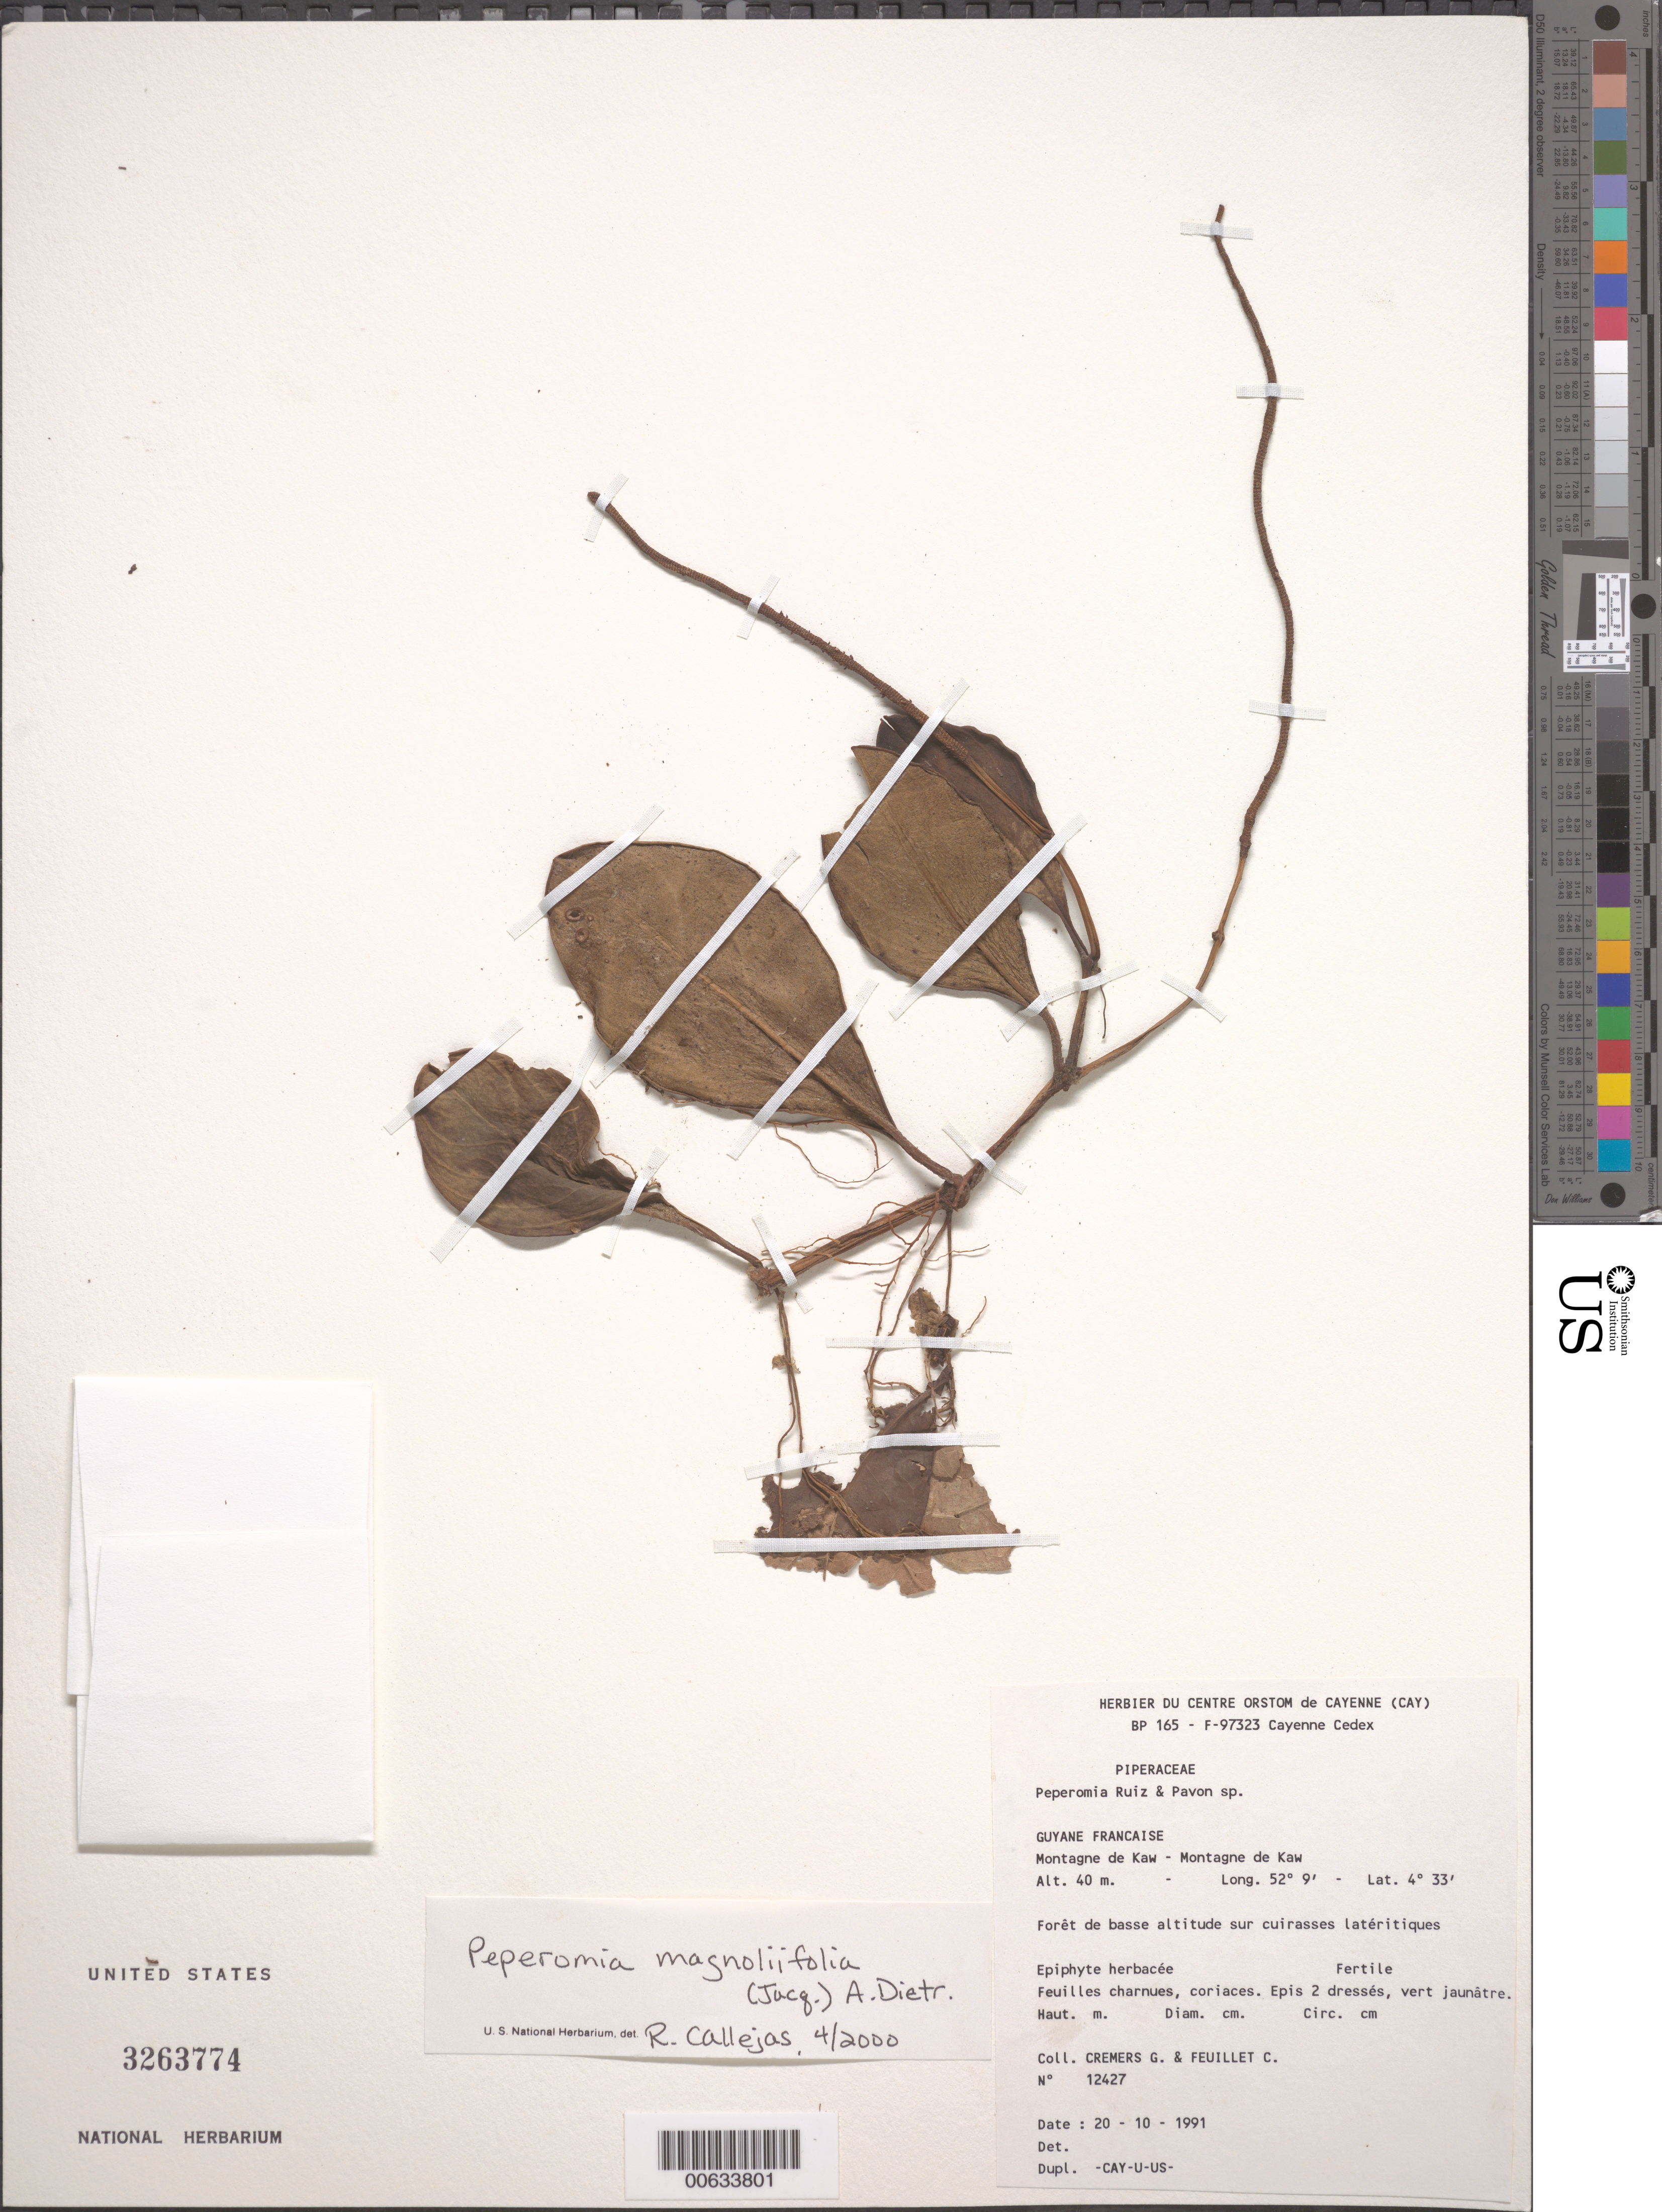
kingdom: Plantae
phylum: Tracheophyta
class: Magnoliopsida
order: Piperales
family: Piperaceae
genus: Peperomia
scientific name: Peperomia magnoliifolia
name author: (Jacq.) A. Dietr.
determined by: Callejas, Ricardo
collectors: G. Cremers & C. Feuillet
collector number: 12427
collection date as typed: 20-Oct-91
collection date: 1991-10-20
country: French Guiana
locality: Montagne de Kaw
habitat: Forêt de basse altitude sur cuirasses lateritiques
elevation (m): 40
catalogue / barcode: US 3263774